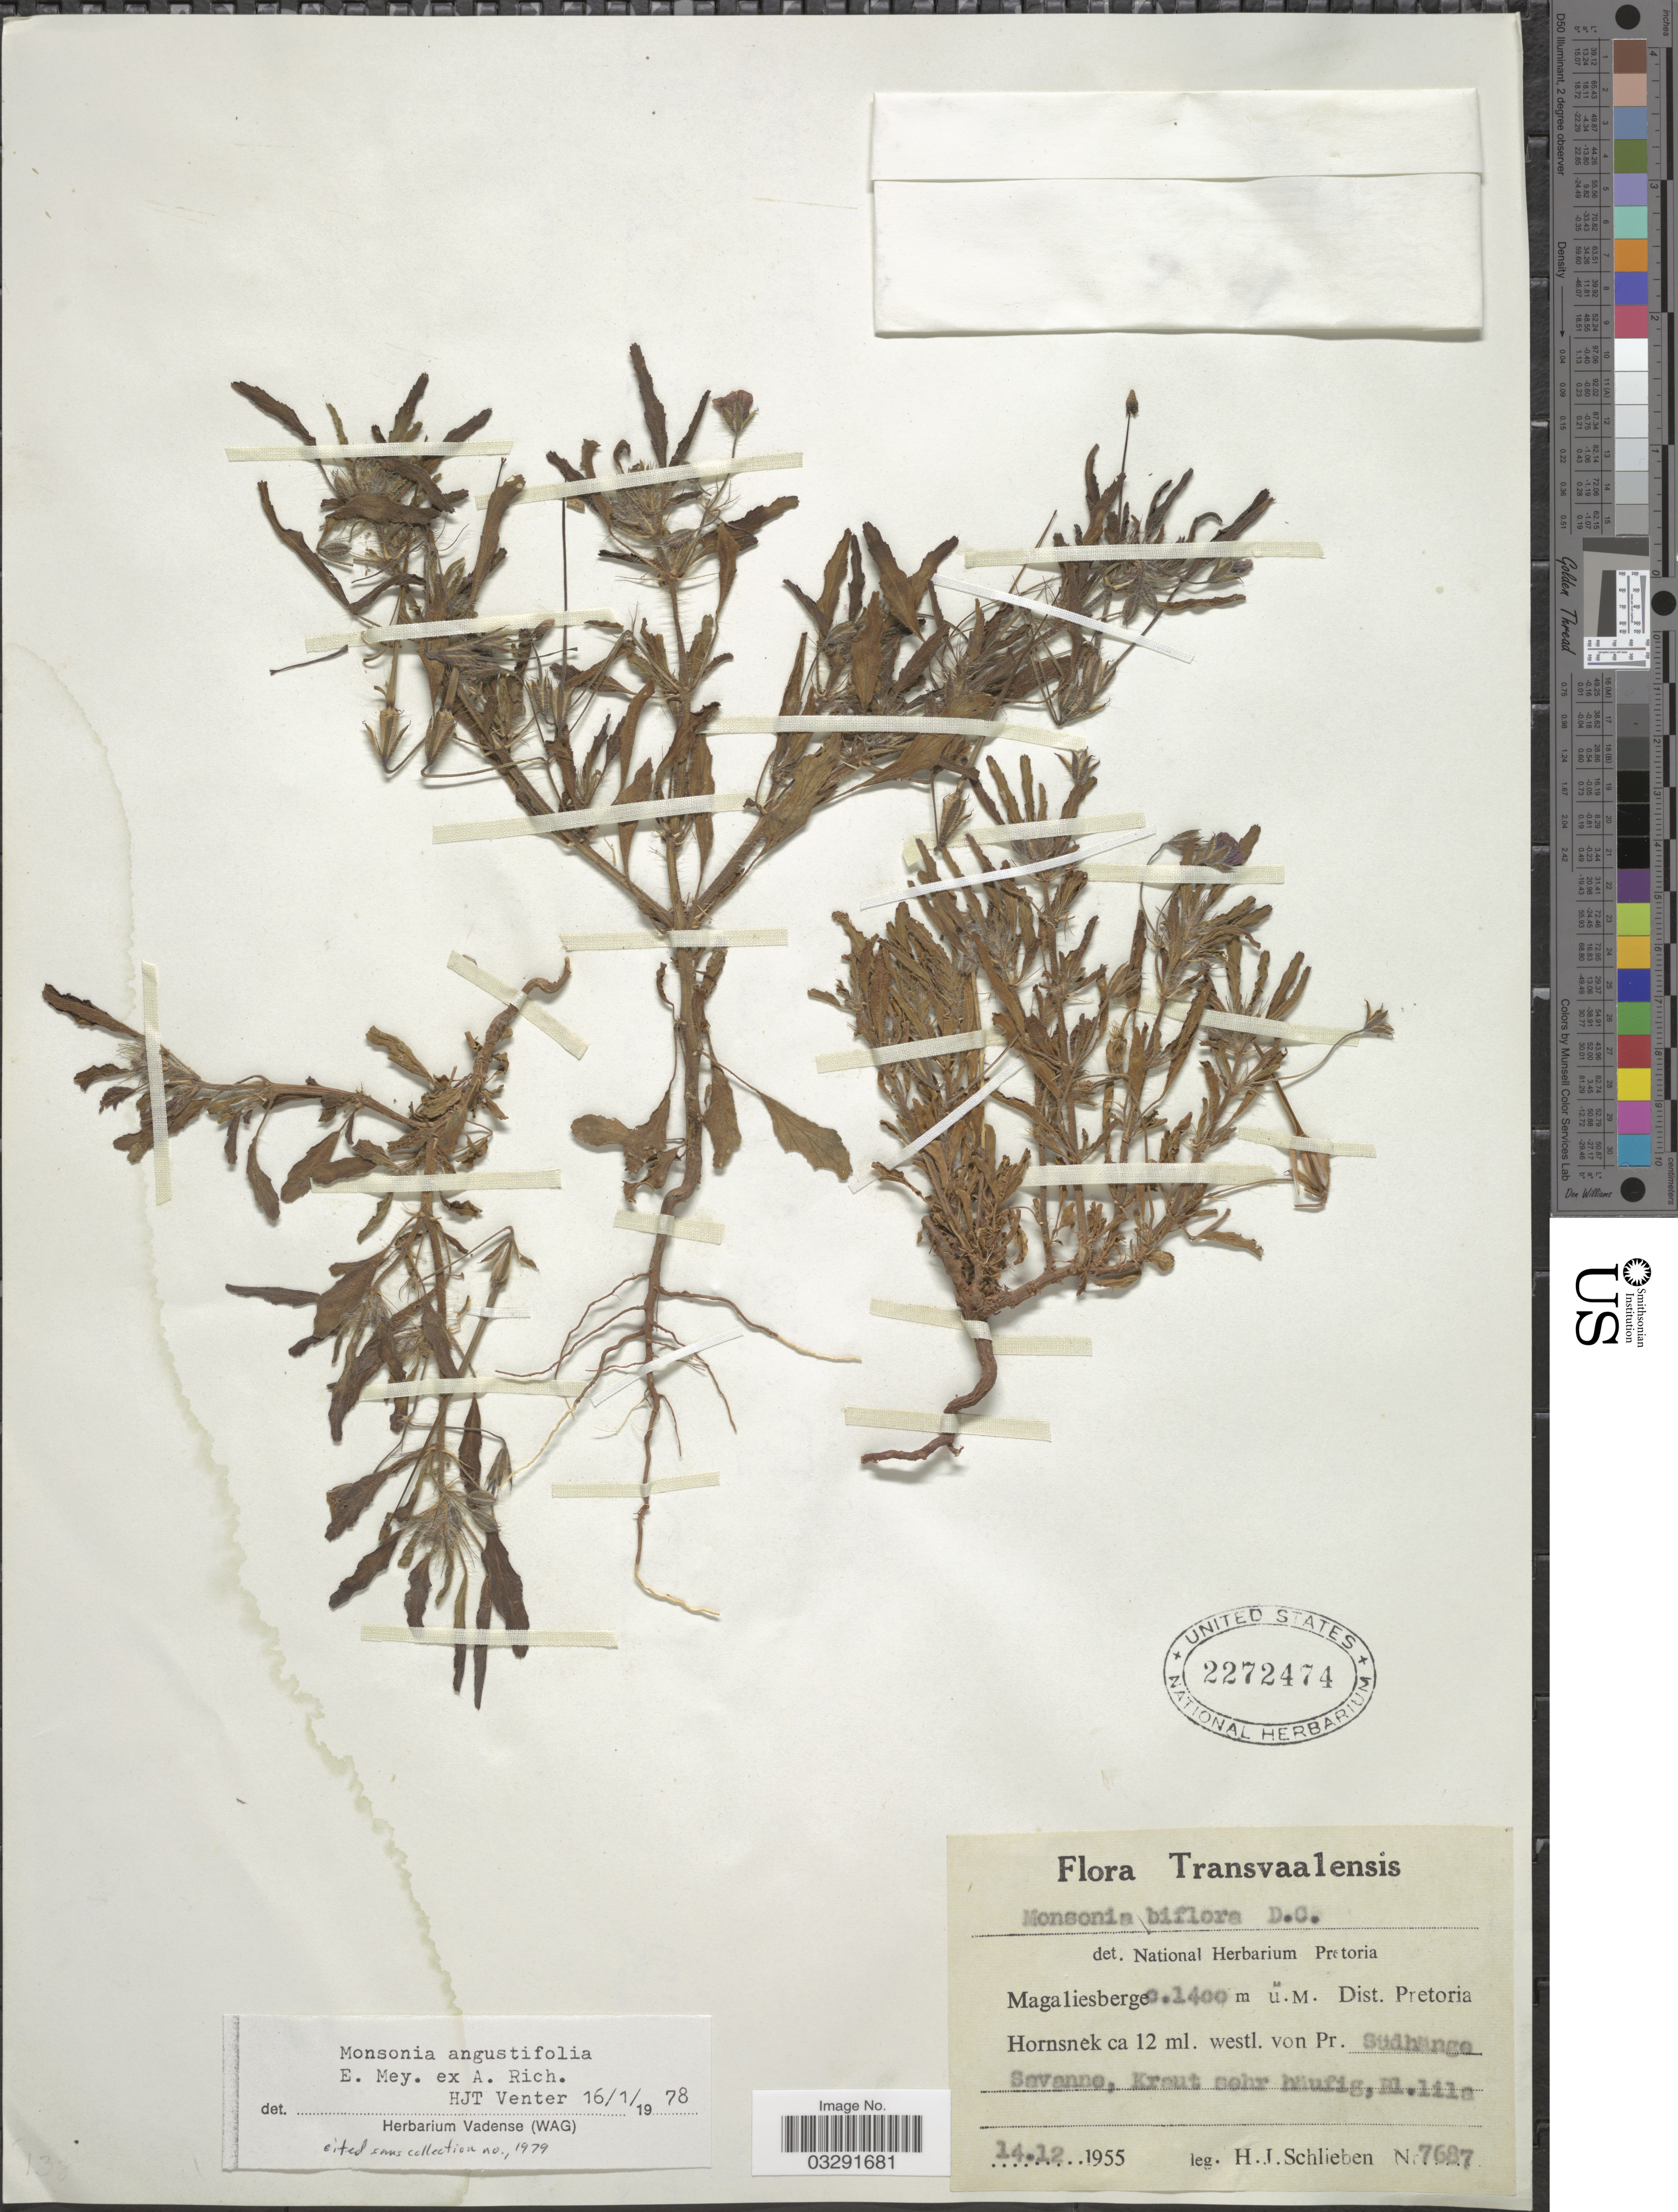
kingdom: Plantae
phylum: Tracheophyta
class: Magnoliopsida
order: Geraniales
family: Geraniaceae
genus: Monsonia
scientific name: Monsonia angustifolia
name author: E. Mey. ex A. Rich.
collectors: H. J. Schlieben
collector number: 7687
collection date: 1955-12-14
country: South Africa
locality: Transvaalensis. Magaliesberge. Dist. Pretoria. Hornsnek ca 12 ml. westl. von Pr. Südhänge.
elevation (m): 1400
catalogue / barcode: US 2272474